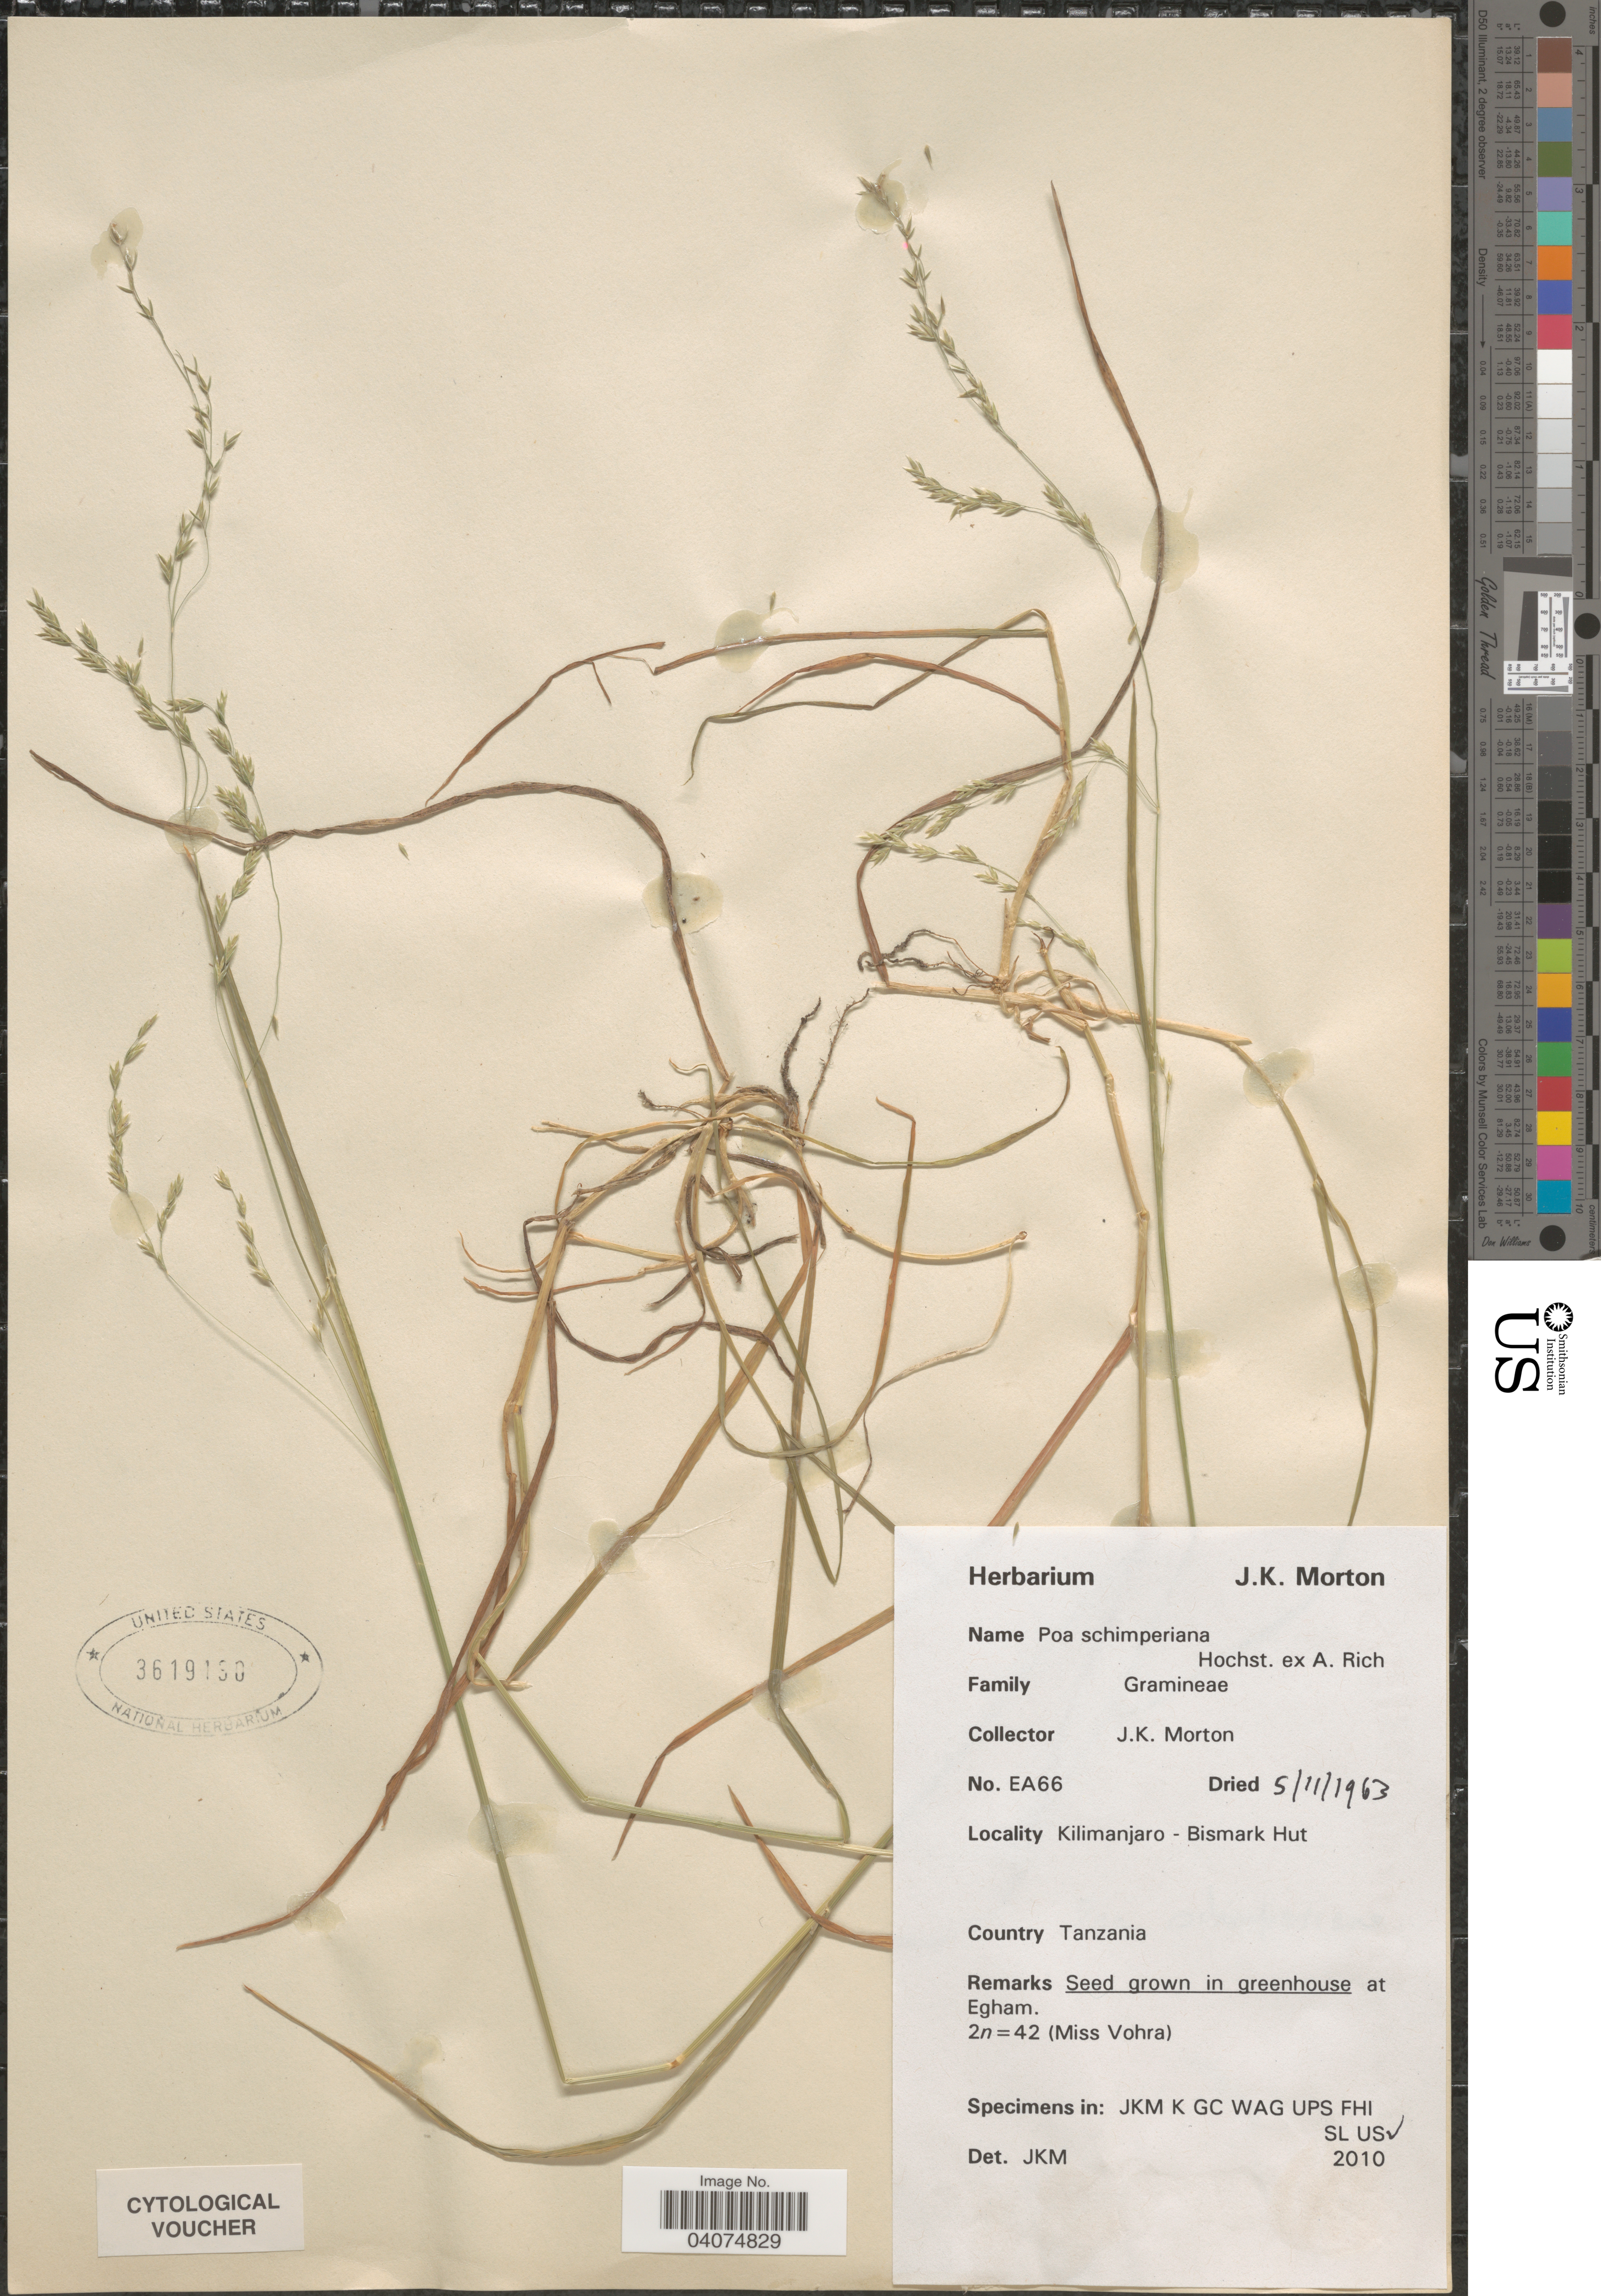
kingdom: Plantae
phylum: Tracheophyta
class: Liliopsida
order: Poales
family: Poaceae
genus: Poa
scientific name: Poa schimperiana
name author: Hochst. ex A. Rich.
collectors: J. K. Morton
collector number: EA66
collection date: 1963-11-05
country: Tanzania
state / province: Kilimanjaro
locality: Bismark Hut. Seed grown in greenhouse at Egham.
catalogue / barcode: US 3619160